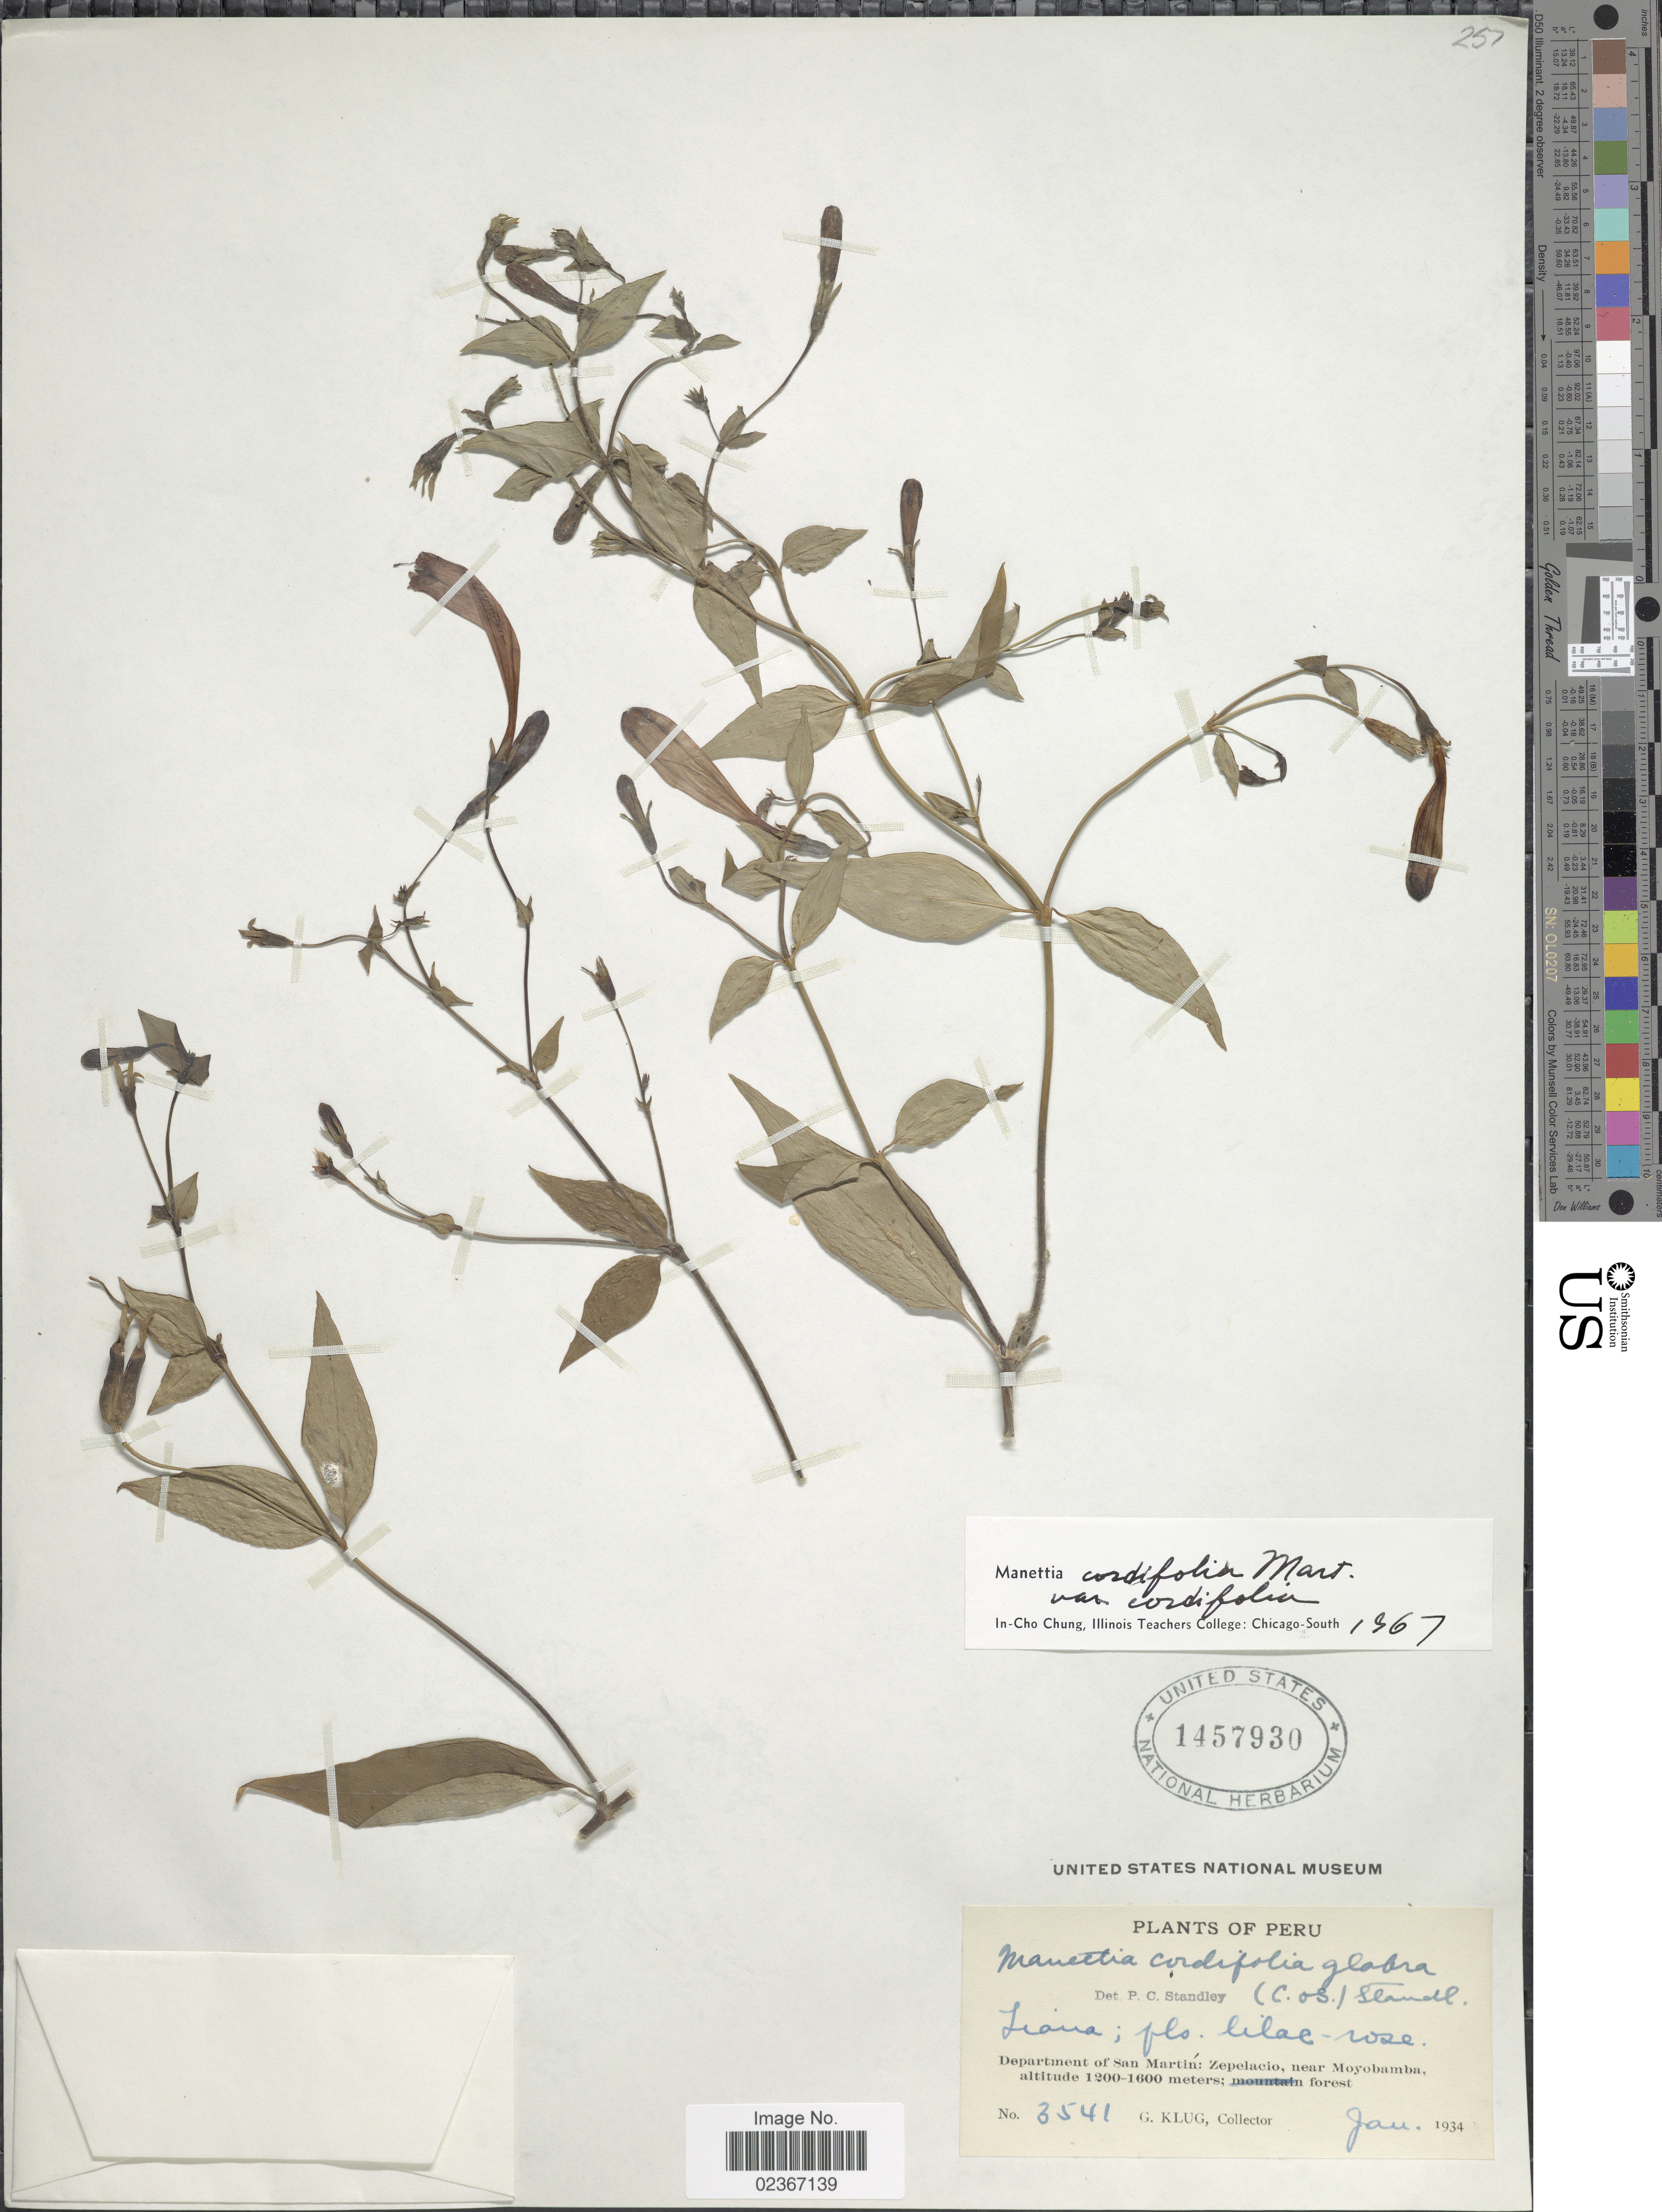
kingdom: Plantae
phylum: Tracheophyta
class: Magnoliopsida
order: Gentianales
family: Rubiaceae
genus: Manettia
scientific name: Manettia cordifolia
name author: Mart.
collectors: G. Klug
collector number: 3541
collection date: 1934-01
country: Peru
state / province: San Martín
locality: Department San Martin: Zepelacio, near Moyobamba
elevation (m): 1200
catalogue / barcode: US 1457930